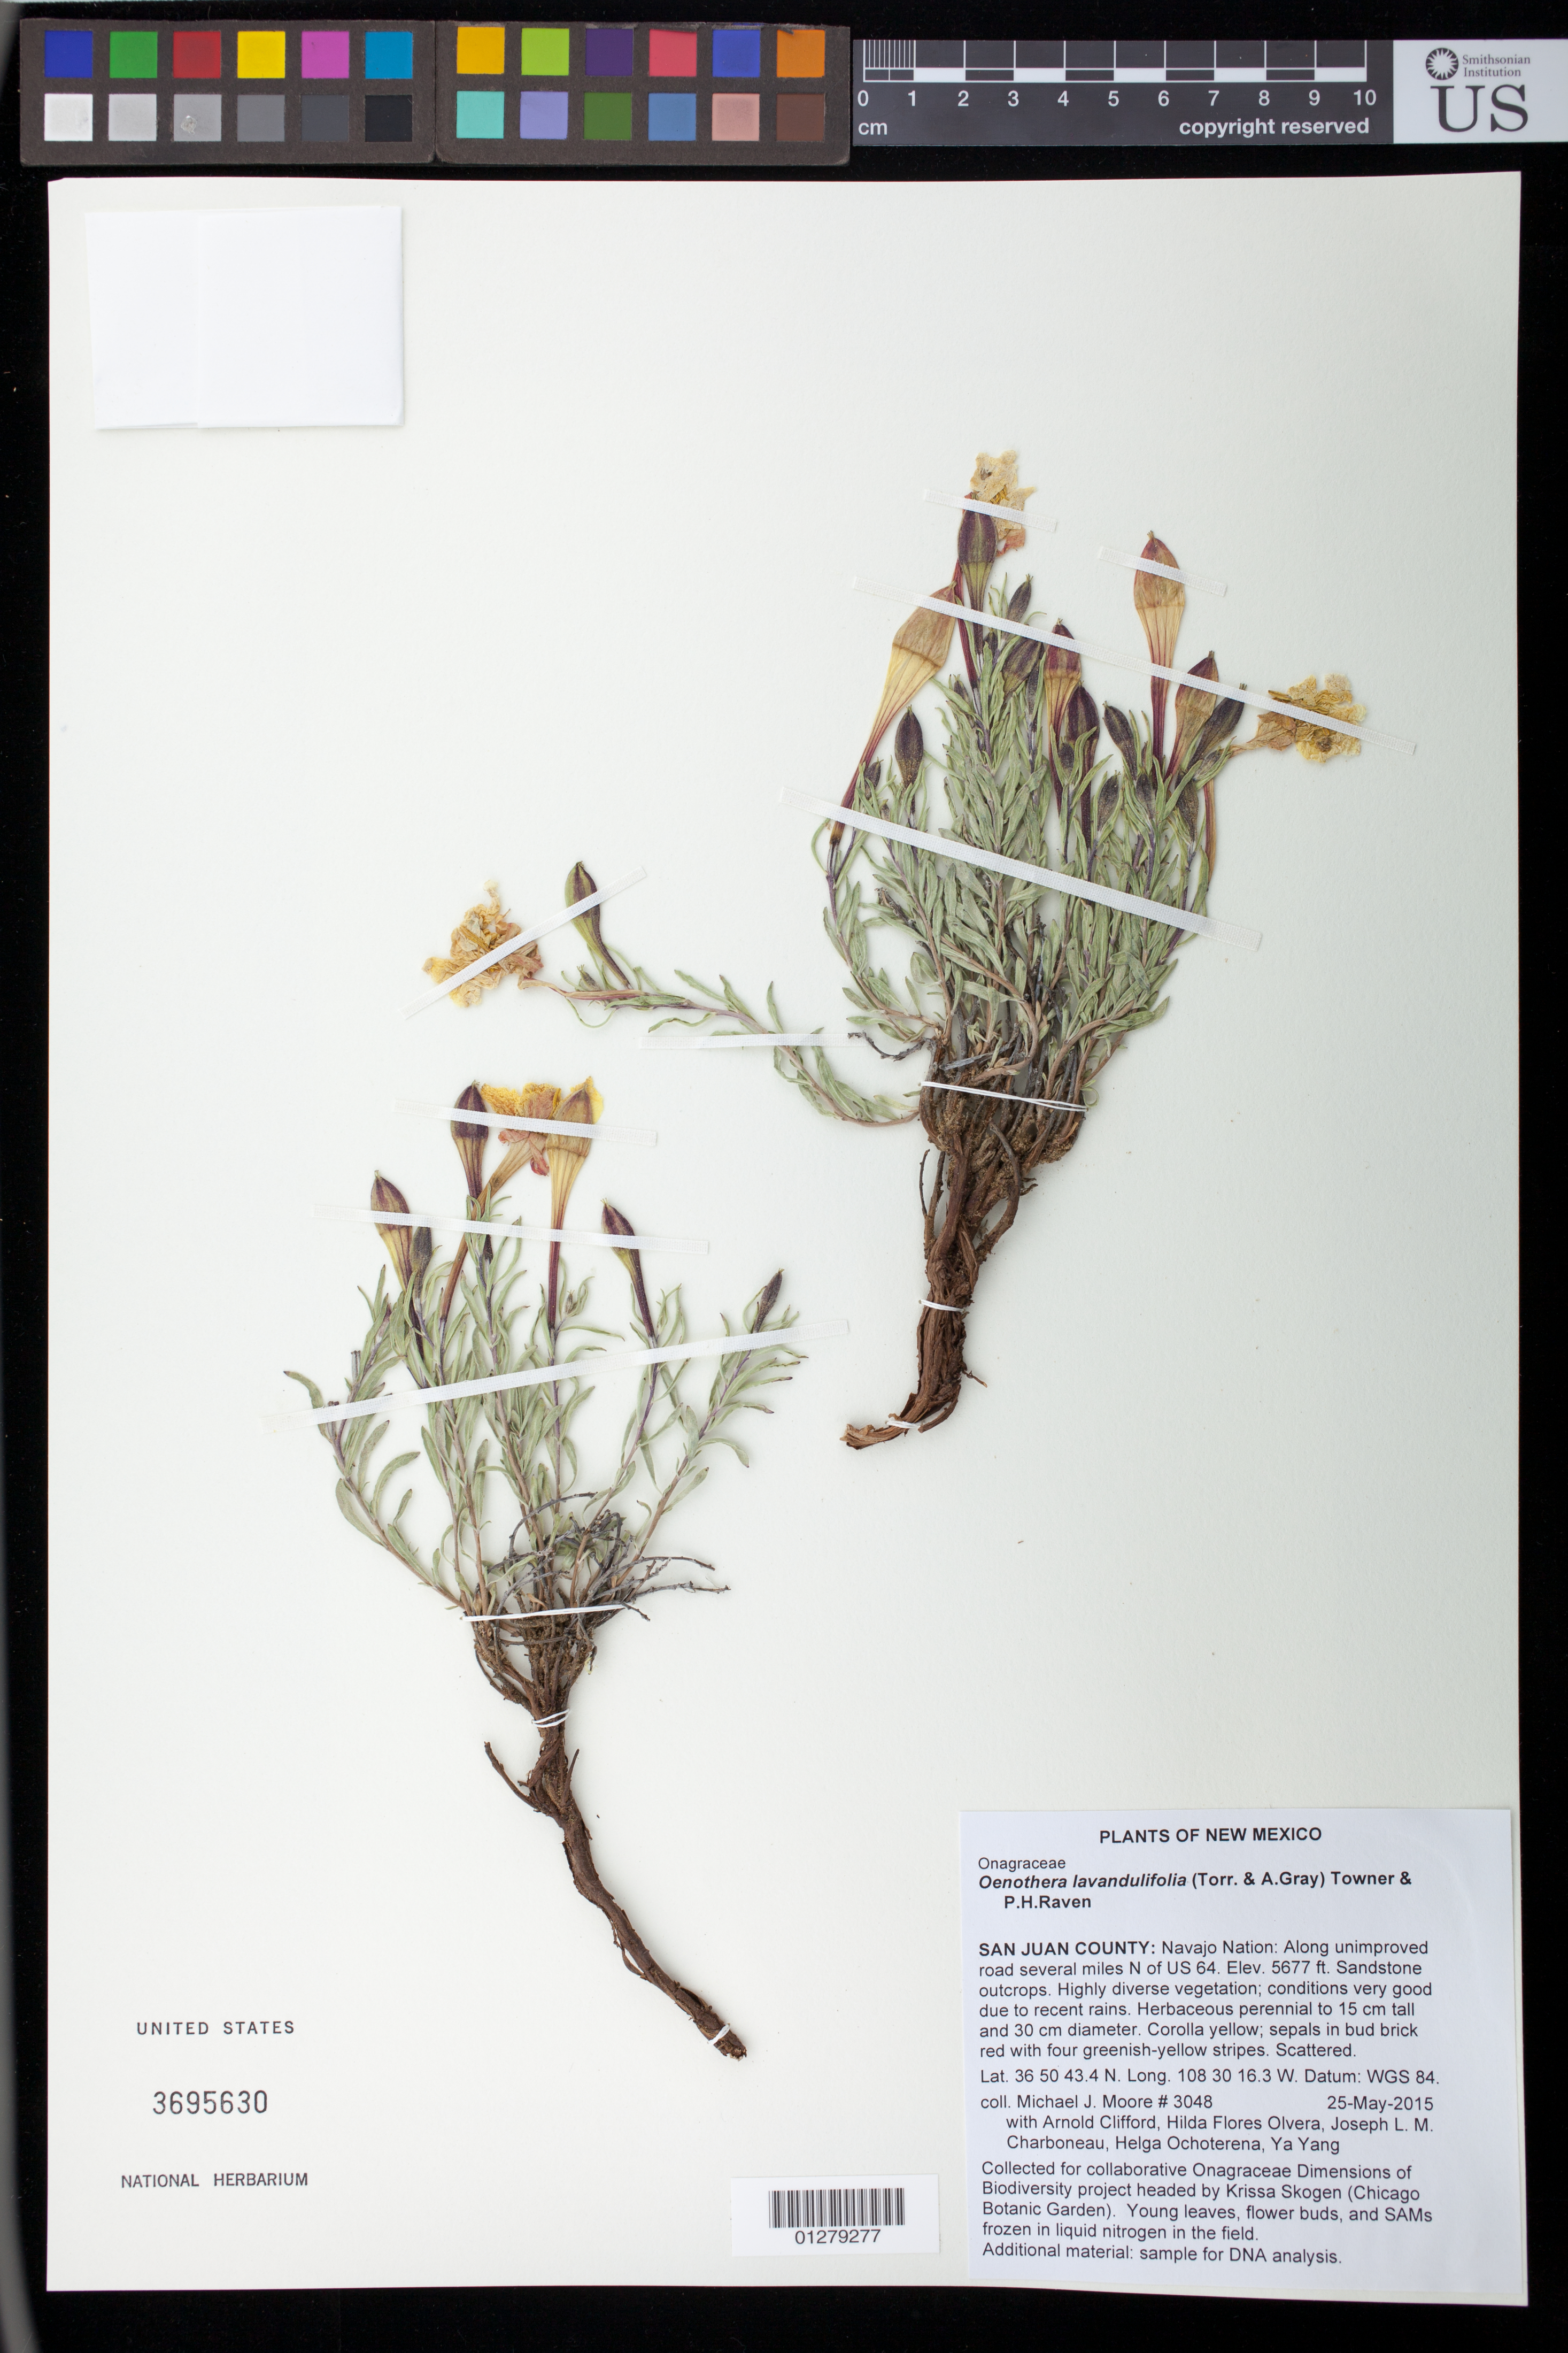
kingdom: Plantae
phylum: Tracheophyta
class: Magnoliopsida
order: Myrtales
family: Onagraceae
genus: Oenothera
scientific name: Oenothera lavandulifolia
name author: Torr. & A. Gray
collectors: M. J. Moore, A. Clifford, H. Flores Olvera, J. L. M. Charboneau, H. Ochoterena-B. & Y. Yang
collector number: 3048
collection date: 2015-05-25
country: United States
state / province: New Mexico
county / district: San Juan County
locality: Navajo Nation: Along unimproved road sereral miles N of US 64.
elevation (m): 1730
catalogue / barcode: US 3695630